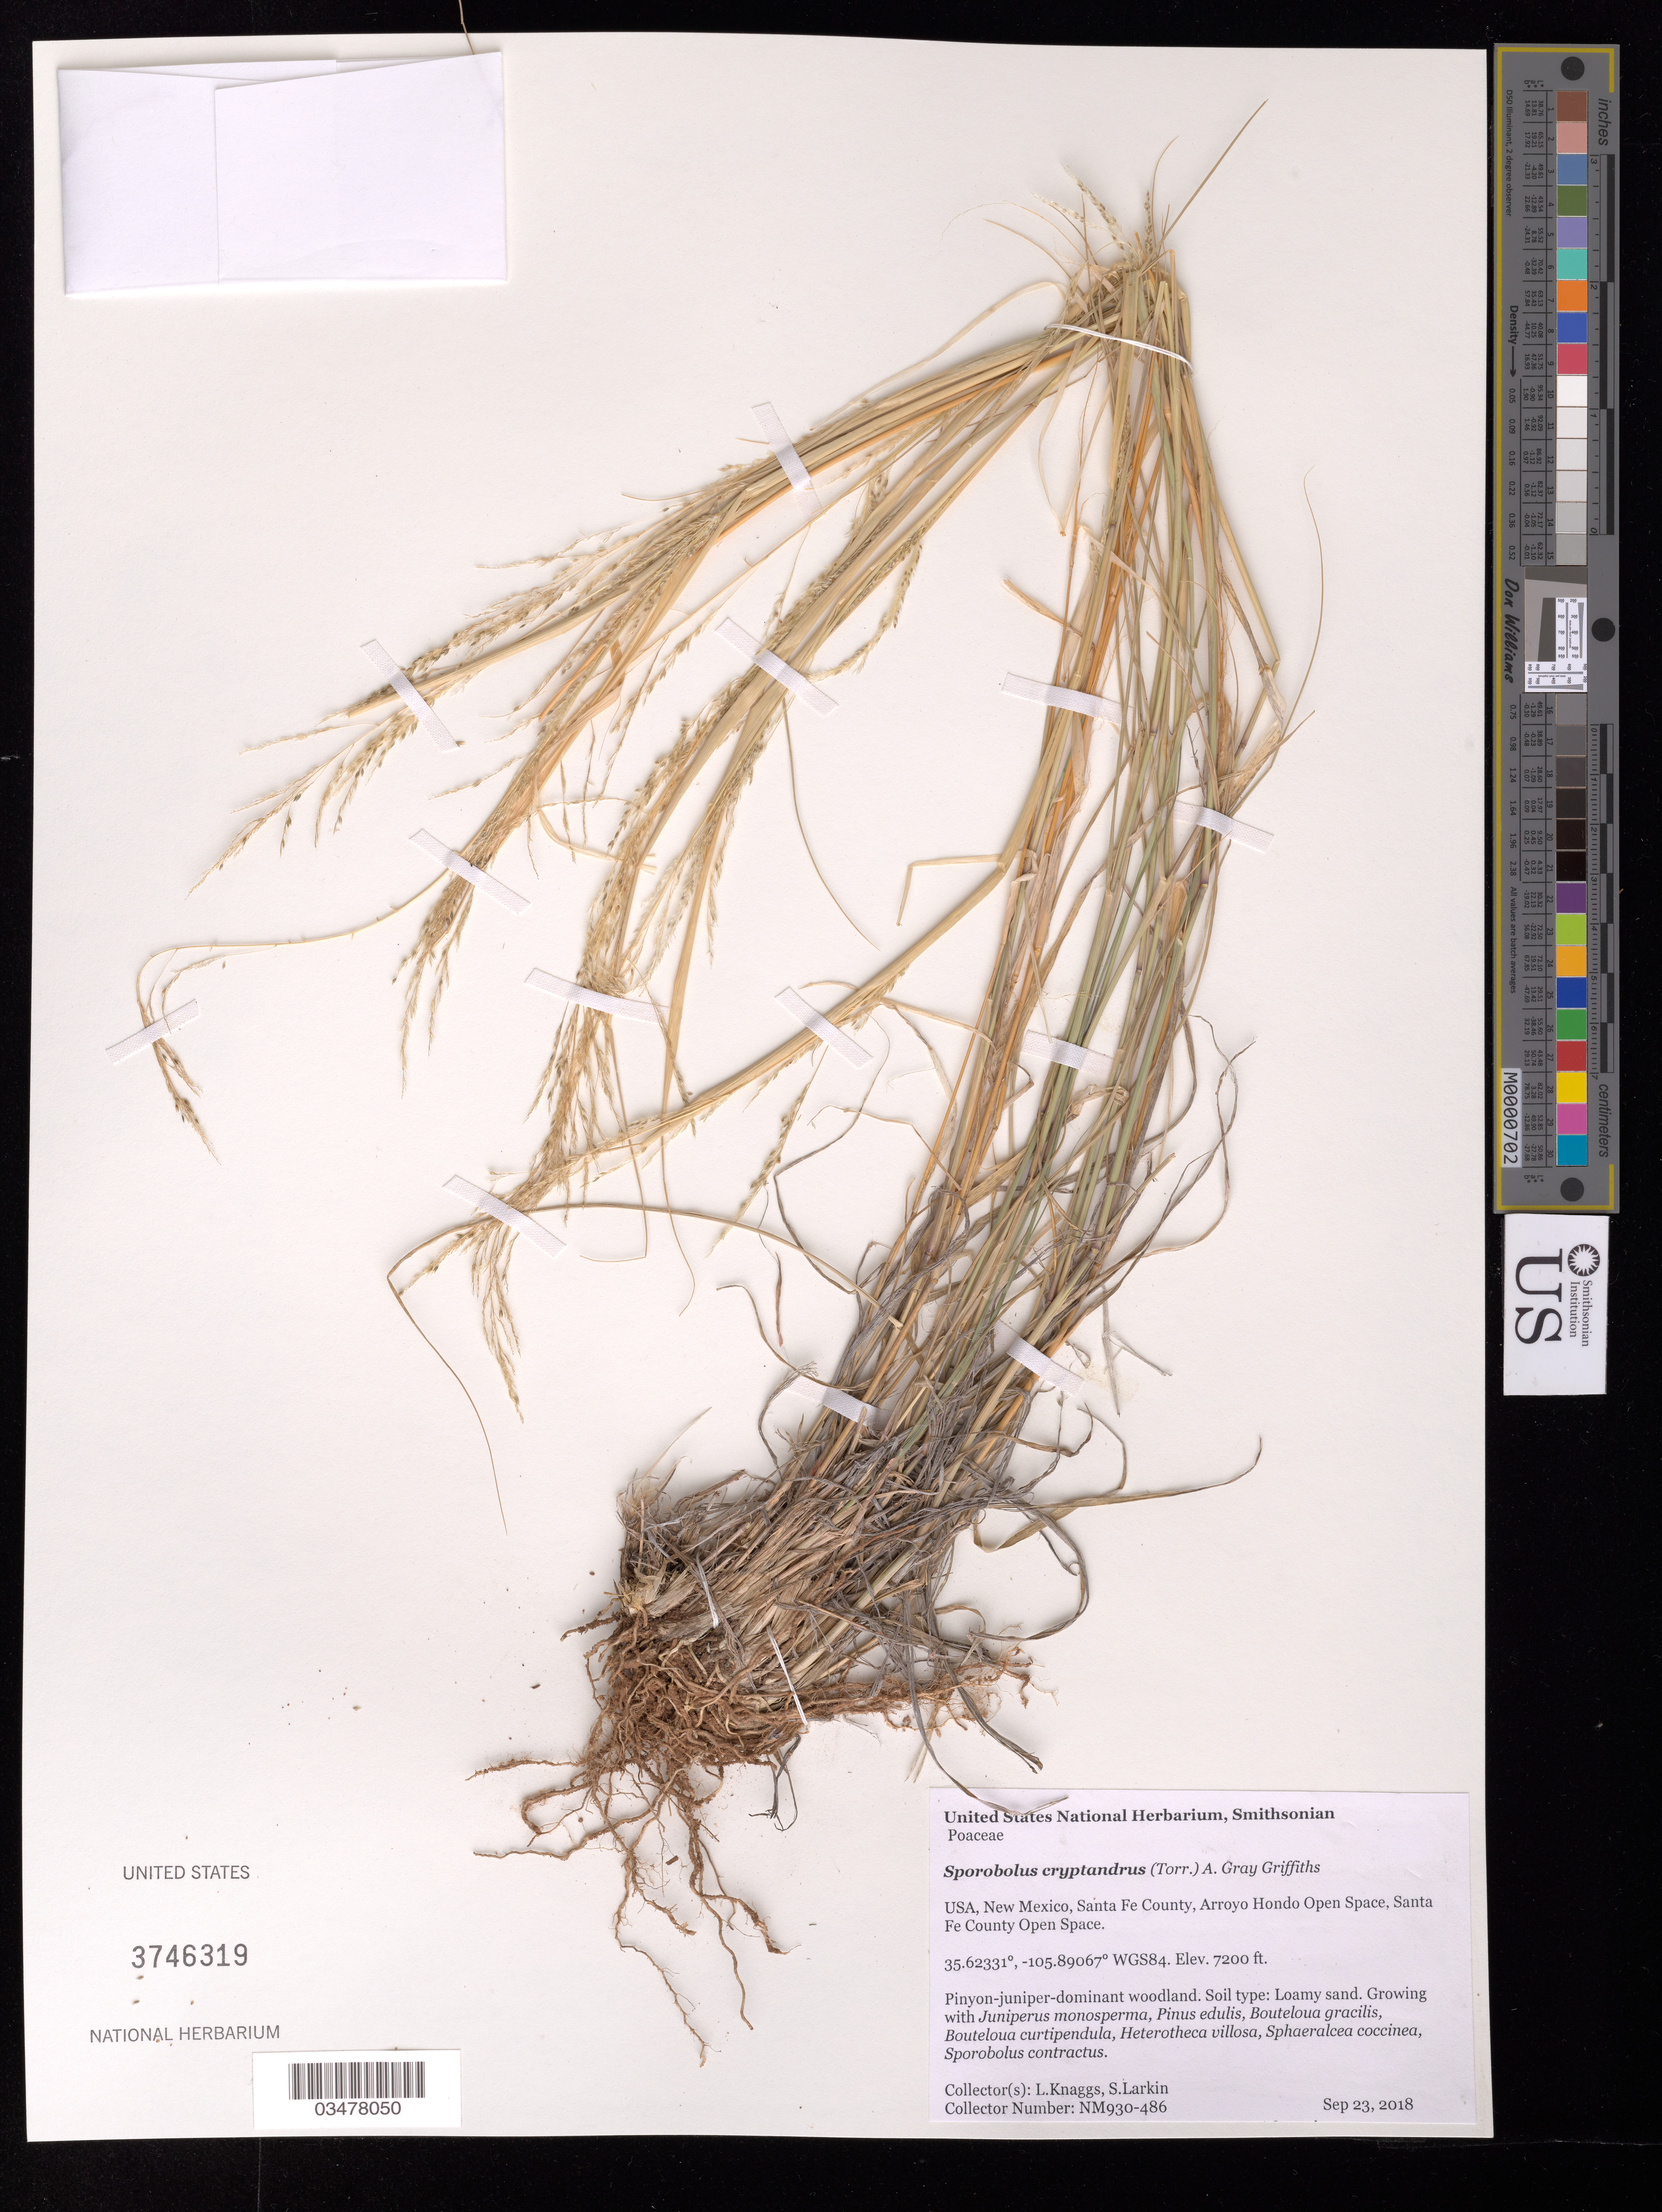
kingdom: Plantae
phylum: Tracheophyta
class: Liliopsida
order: Poales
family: Poaceae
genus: Sporobolus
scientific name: Sporobolus cryptandrus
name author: (Torr.) A. Gray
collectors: L. Knaggs & S. Larkin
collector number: NM930-486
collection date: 2018-09-23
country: United States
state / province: New Mexico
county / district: Santa Fe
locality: Santa Fe County Open Space, Arroyo Hondo Open Space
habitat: Loamy sand. Pinyon-juniper-dominant woodland. With Juniperus monosperma, Pinus edulis, Bouteloua gracilis, etc.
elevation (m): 2195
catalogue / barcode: US 3746319